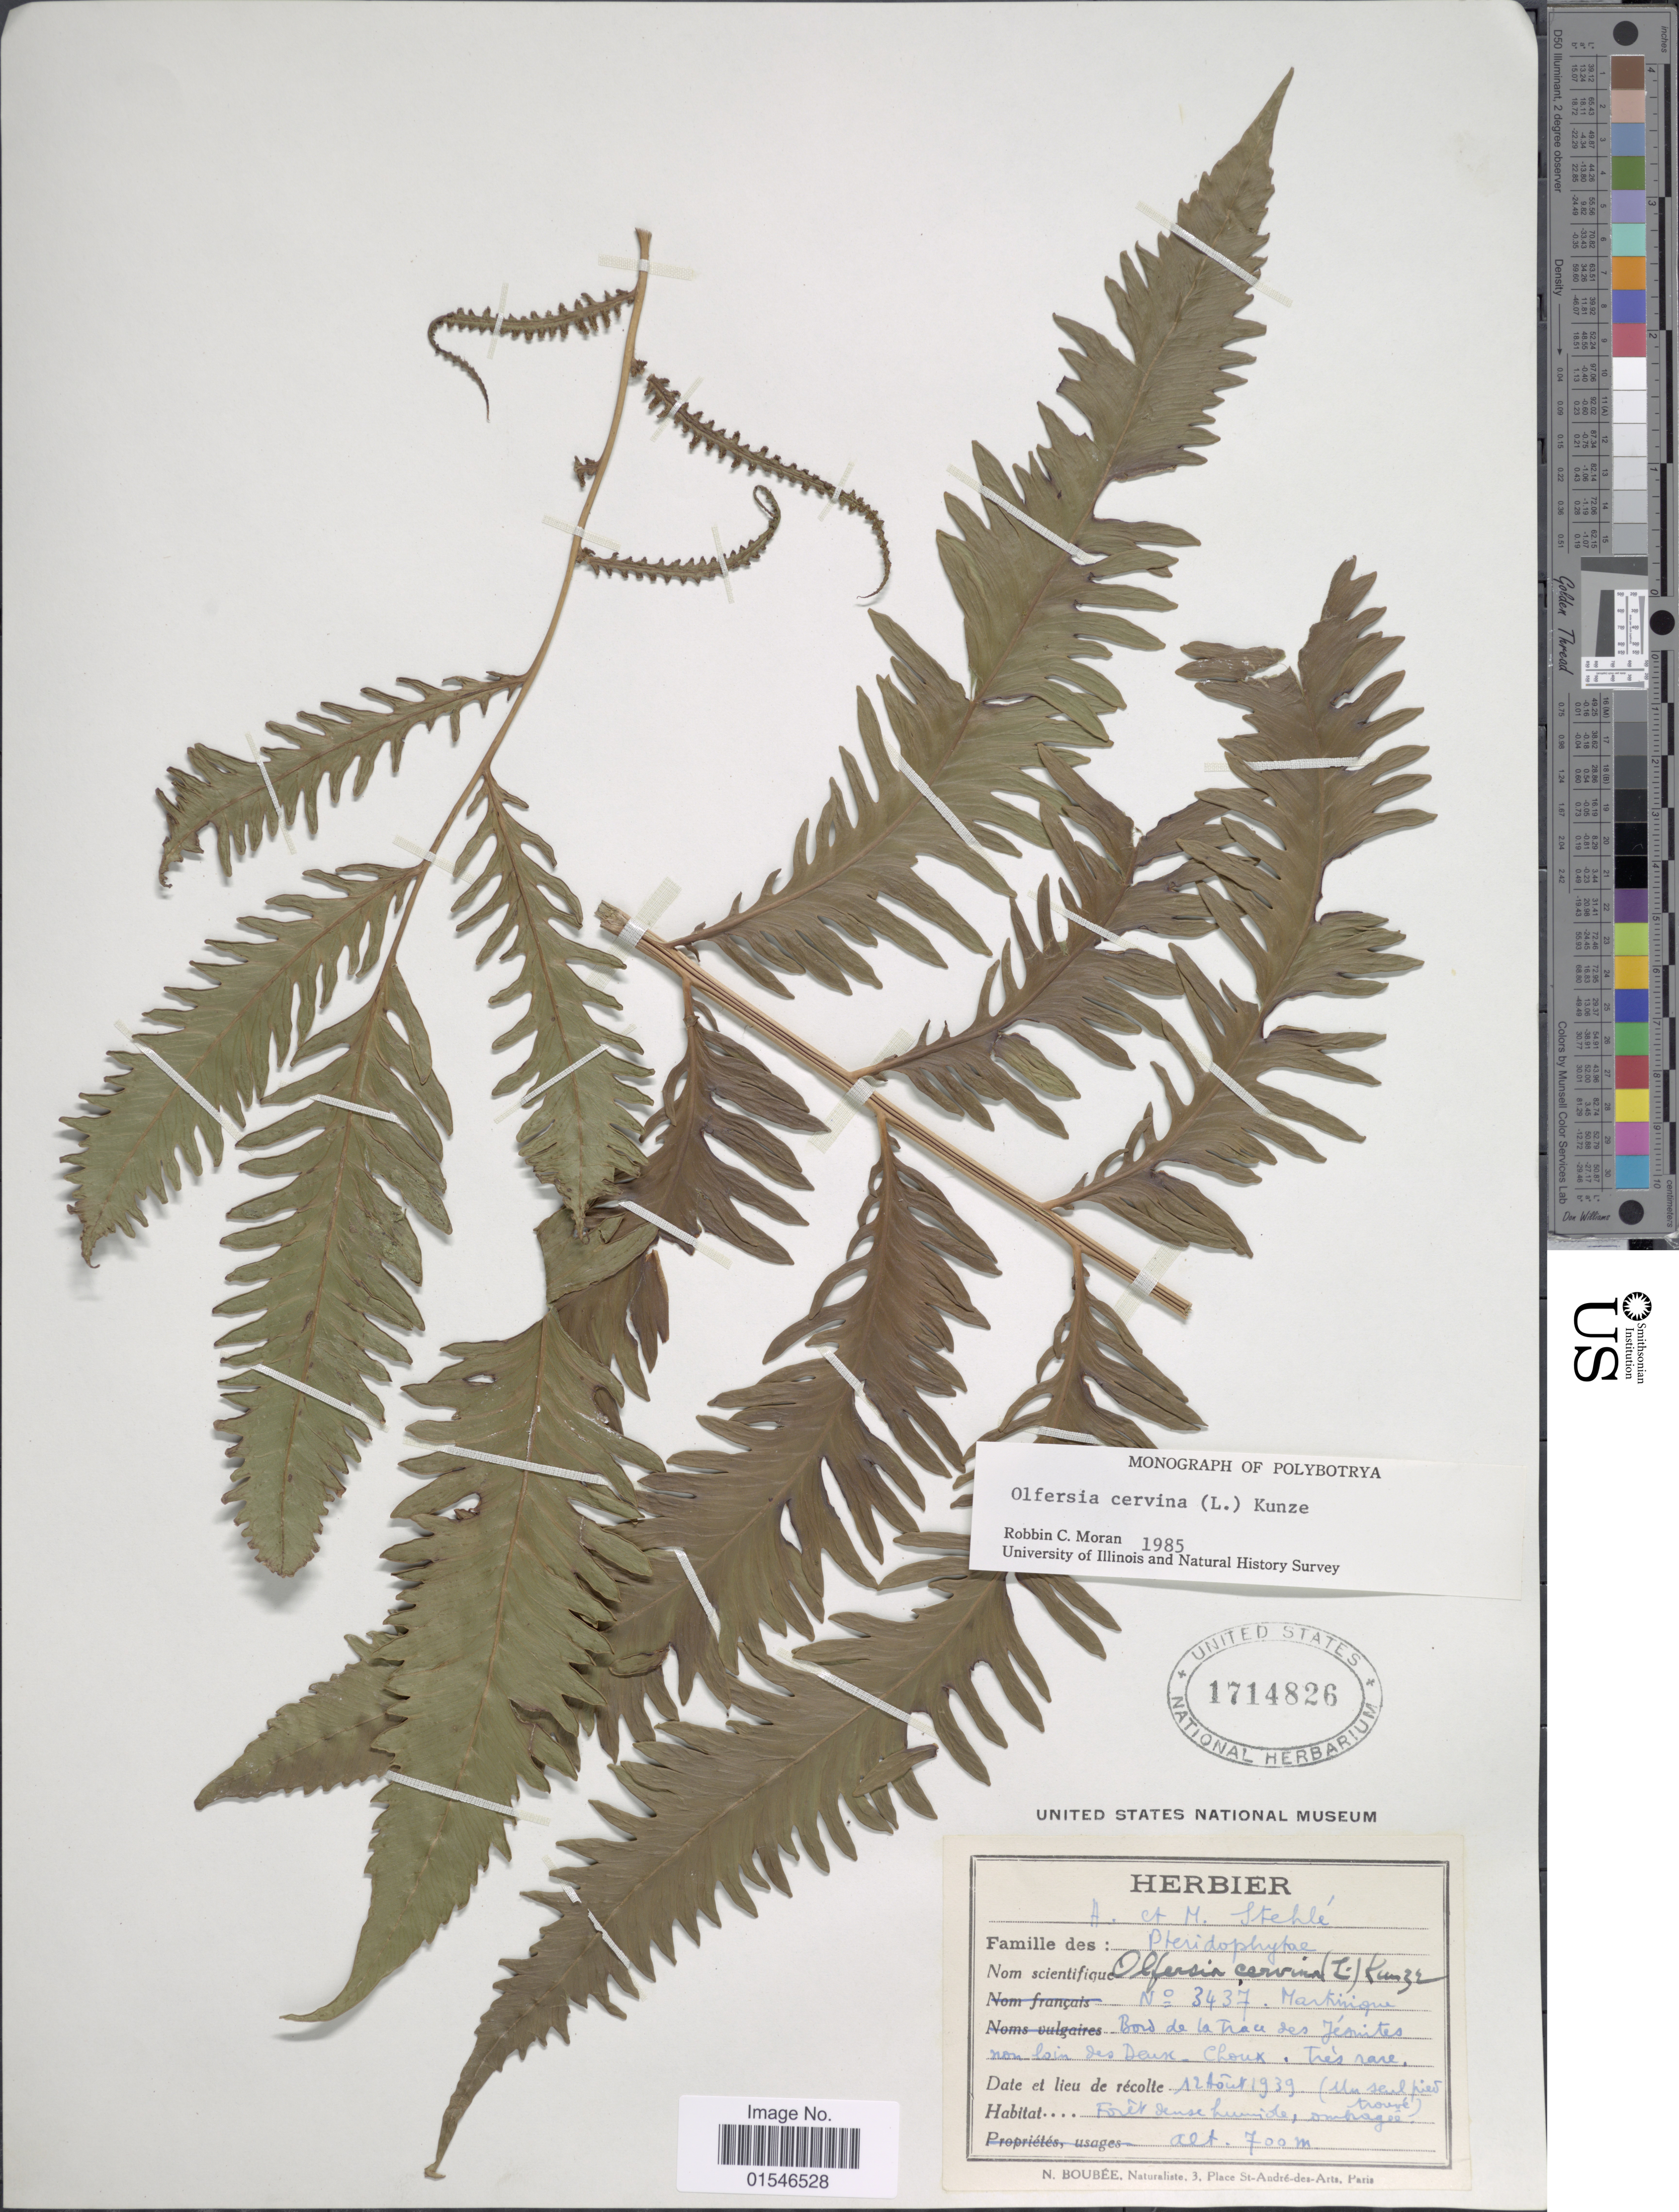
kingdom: Plantae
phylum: Tracheophyta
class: Polypodiopsida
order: Polypodiales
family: Dryopteridaceae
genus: Olfersia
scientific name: Olfersia cervina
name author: (L.) Kunze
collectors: H. Stehlé & M. Stehlé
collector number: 3437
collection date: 1939-08-12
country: Martinique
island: Martinique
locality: Deux- Choux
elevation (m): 700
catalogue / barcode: US 1714826